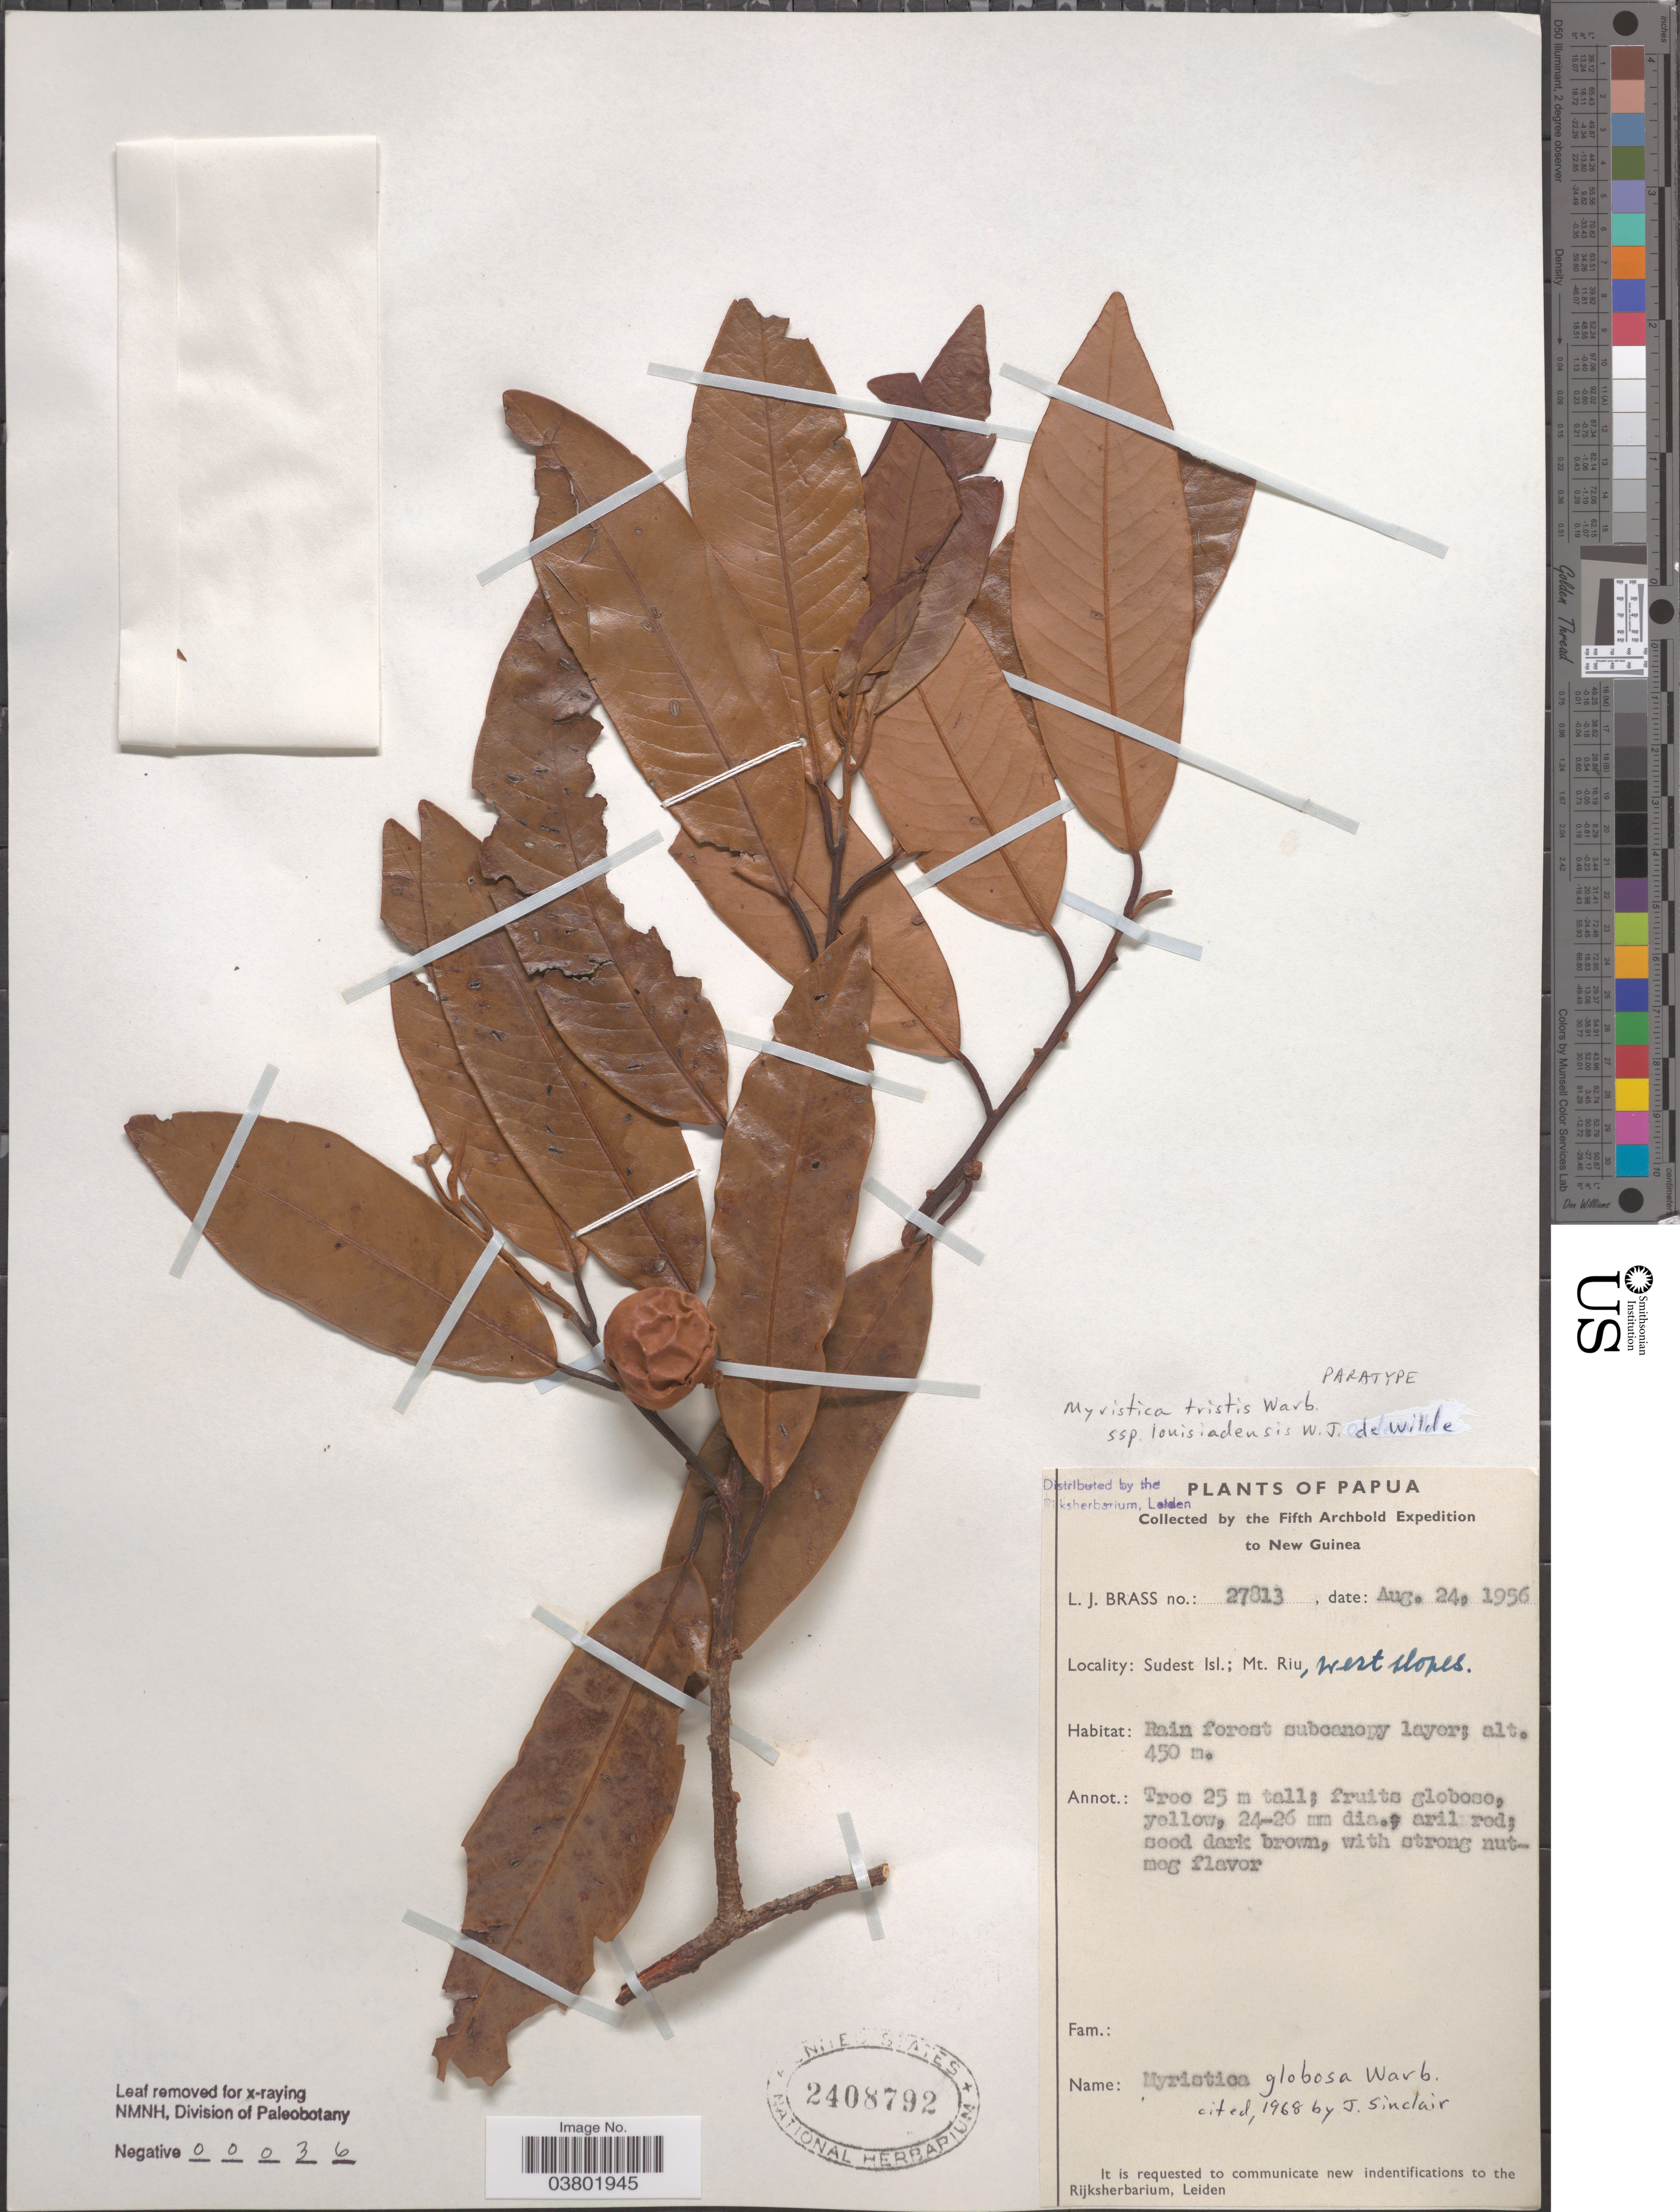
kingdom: Plantae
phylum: Tracheophyta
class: Magnoliopsida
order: Magnoliales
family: Myristicaceae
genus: Myristica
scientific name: Myristica tristis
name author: Warb.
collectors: L. J. Brass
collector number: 27813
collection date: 1956-08-24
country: Papua New Guinea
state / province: Milne Bay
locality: New Guinea. Sudest Isl.; Mt. Riu.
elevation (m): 450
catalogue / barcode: US 2408792